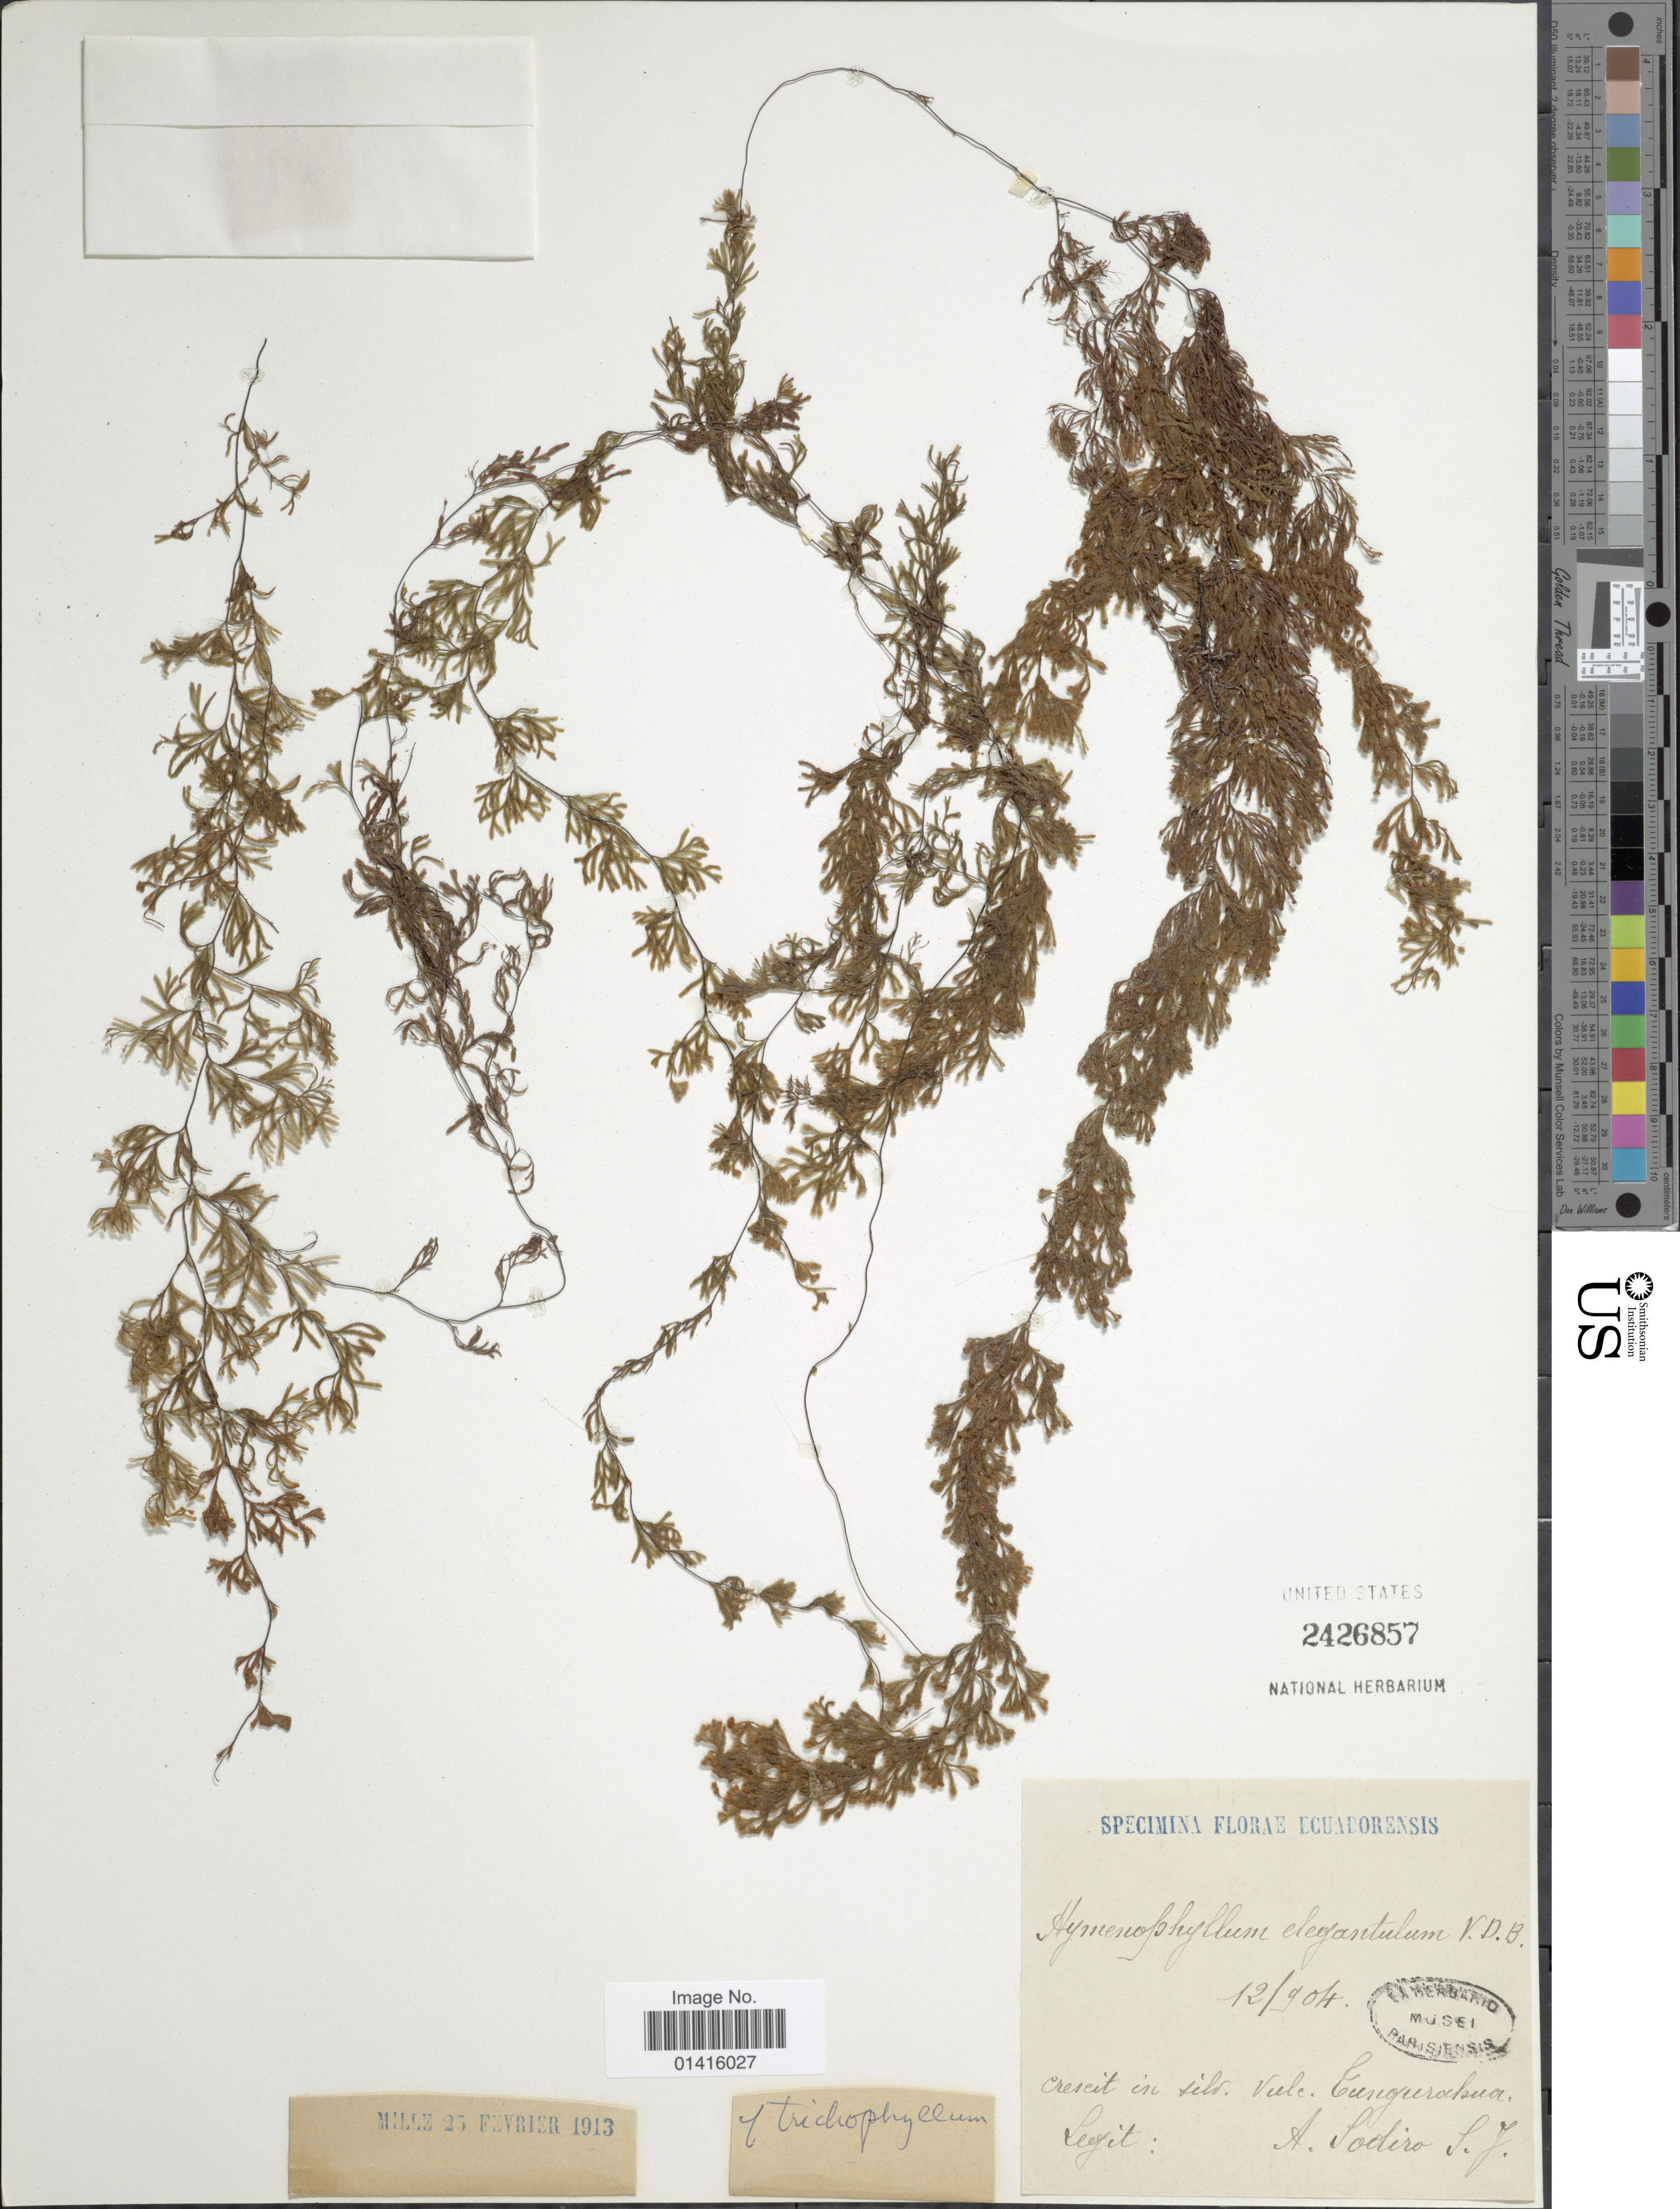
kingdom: Plantae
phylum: Tracheophyta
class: Polypodiopsida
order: Hymenophyllales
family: Hymenophyllaceae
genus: Hymenophyllum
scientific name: Hymenophyllum elegantulum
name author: Bosch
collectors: A. Sodiro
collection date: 1904-12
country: Ecuador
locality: Ecuadorensis, in silv. vale Tungurahua.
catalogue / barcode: US 2426857